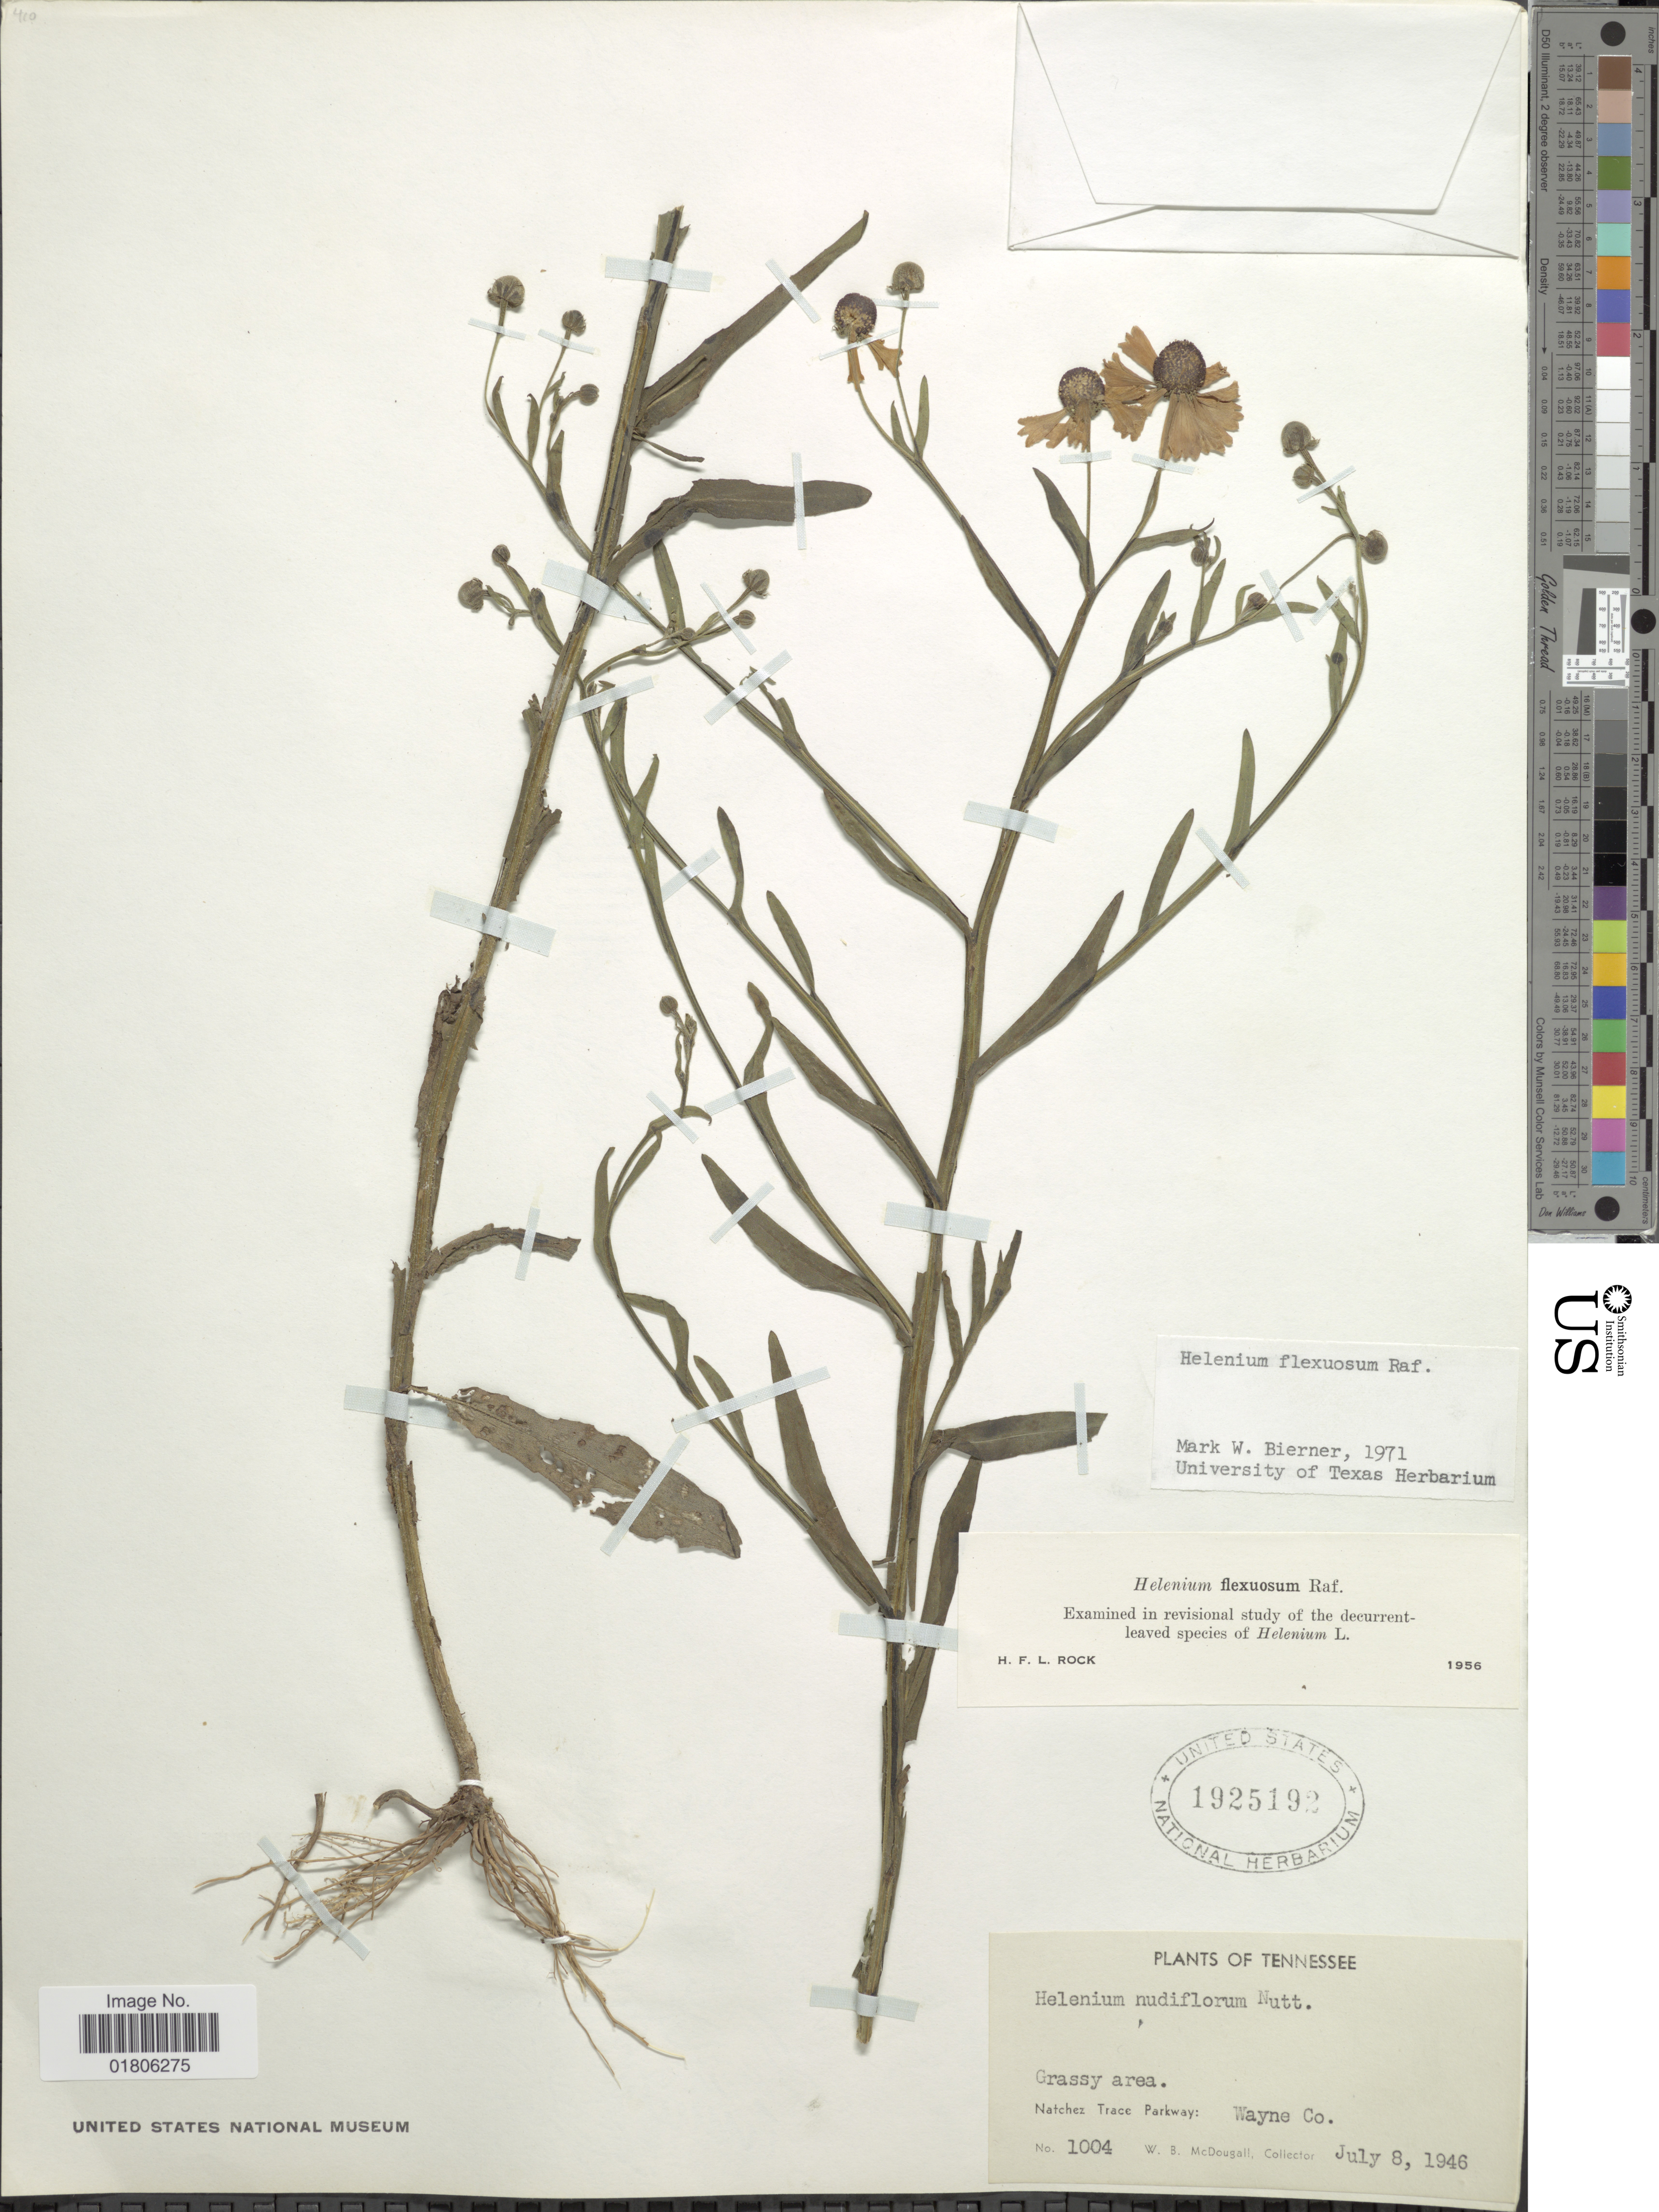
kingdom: Plantae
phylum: Tracheophyta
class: Magnoliopsida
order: Asterales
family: Asteraceae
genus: Helenium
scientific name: Helenium flexuosum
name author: Raf.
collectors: W. B. McDougall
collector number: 1004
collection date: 1946-07-08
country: United States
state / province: Tennessee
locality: Natchez Trace Parkway: Wayne Co.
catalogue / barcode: US 1925192